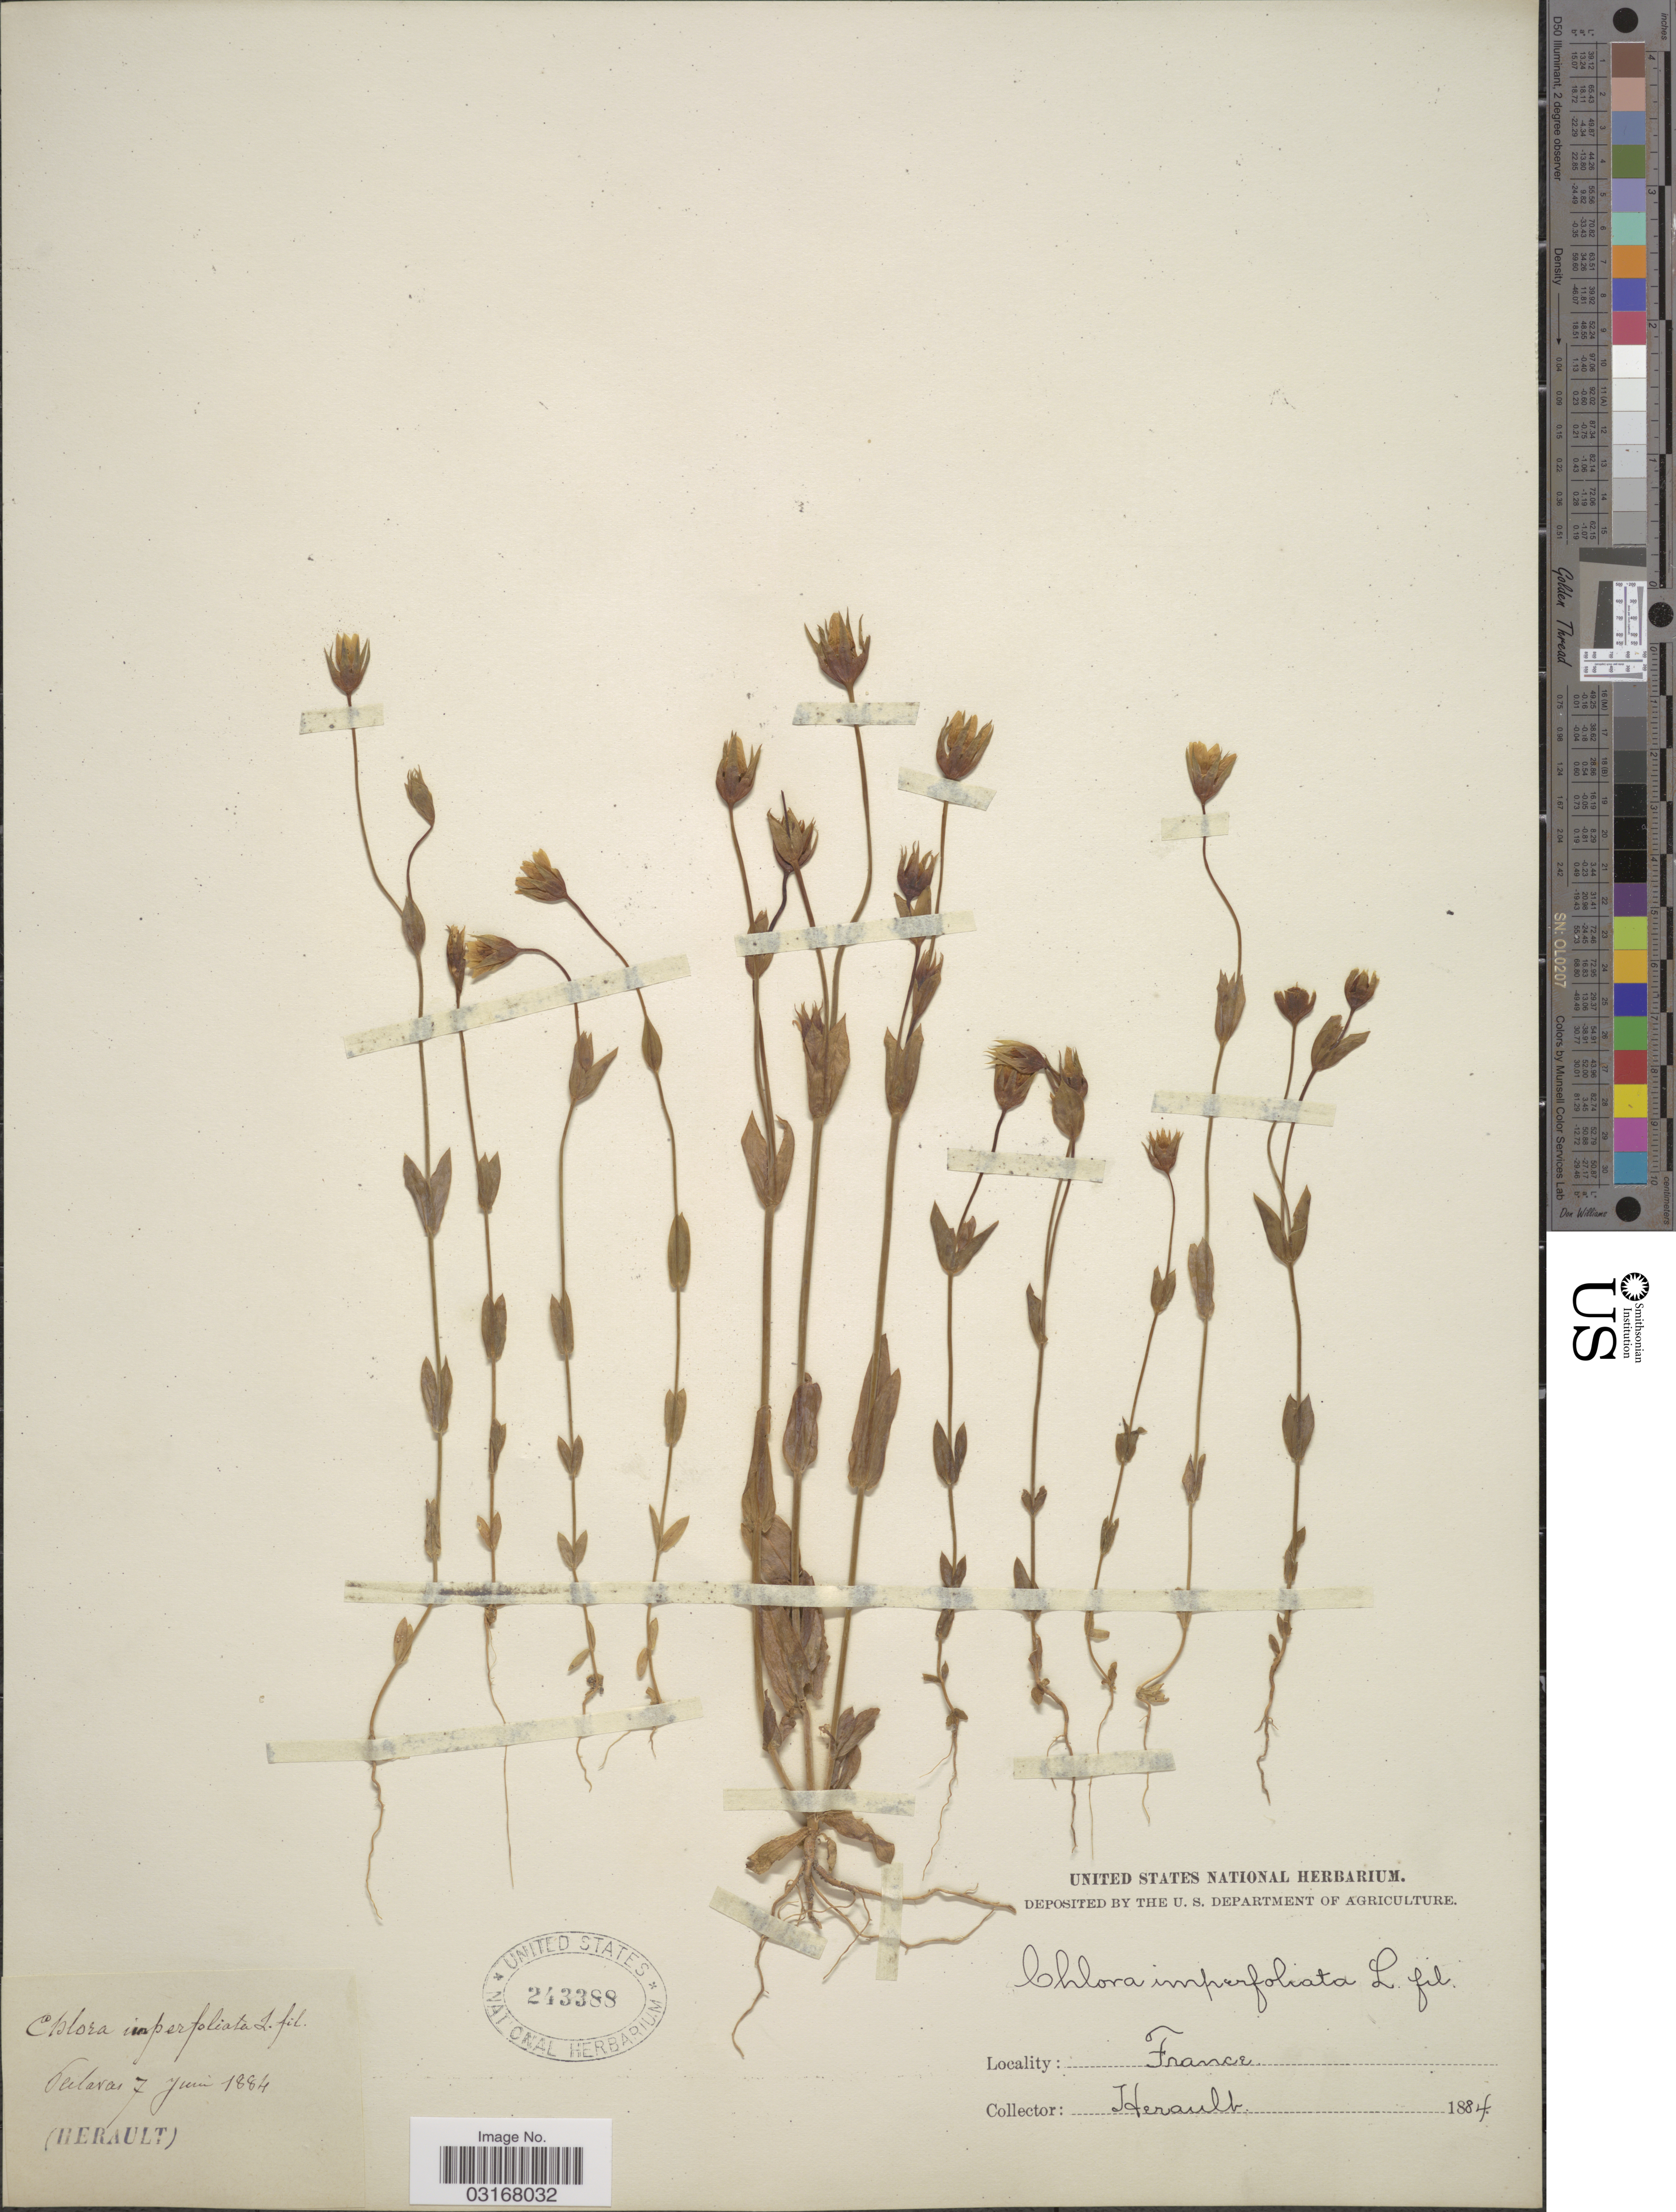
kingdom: Plantae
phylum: Tracheophyta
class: Magnoliopsida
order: Gentianales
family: Gentianaceae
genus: Chlora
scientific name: Chlora imperfoliata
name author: L. f.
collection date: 1884-06-07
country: France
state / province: Occitanie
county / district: Hérault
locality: Palavas.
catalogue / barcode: US 243388